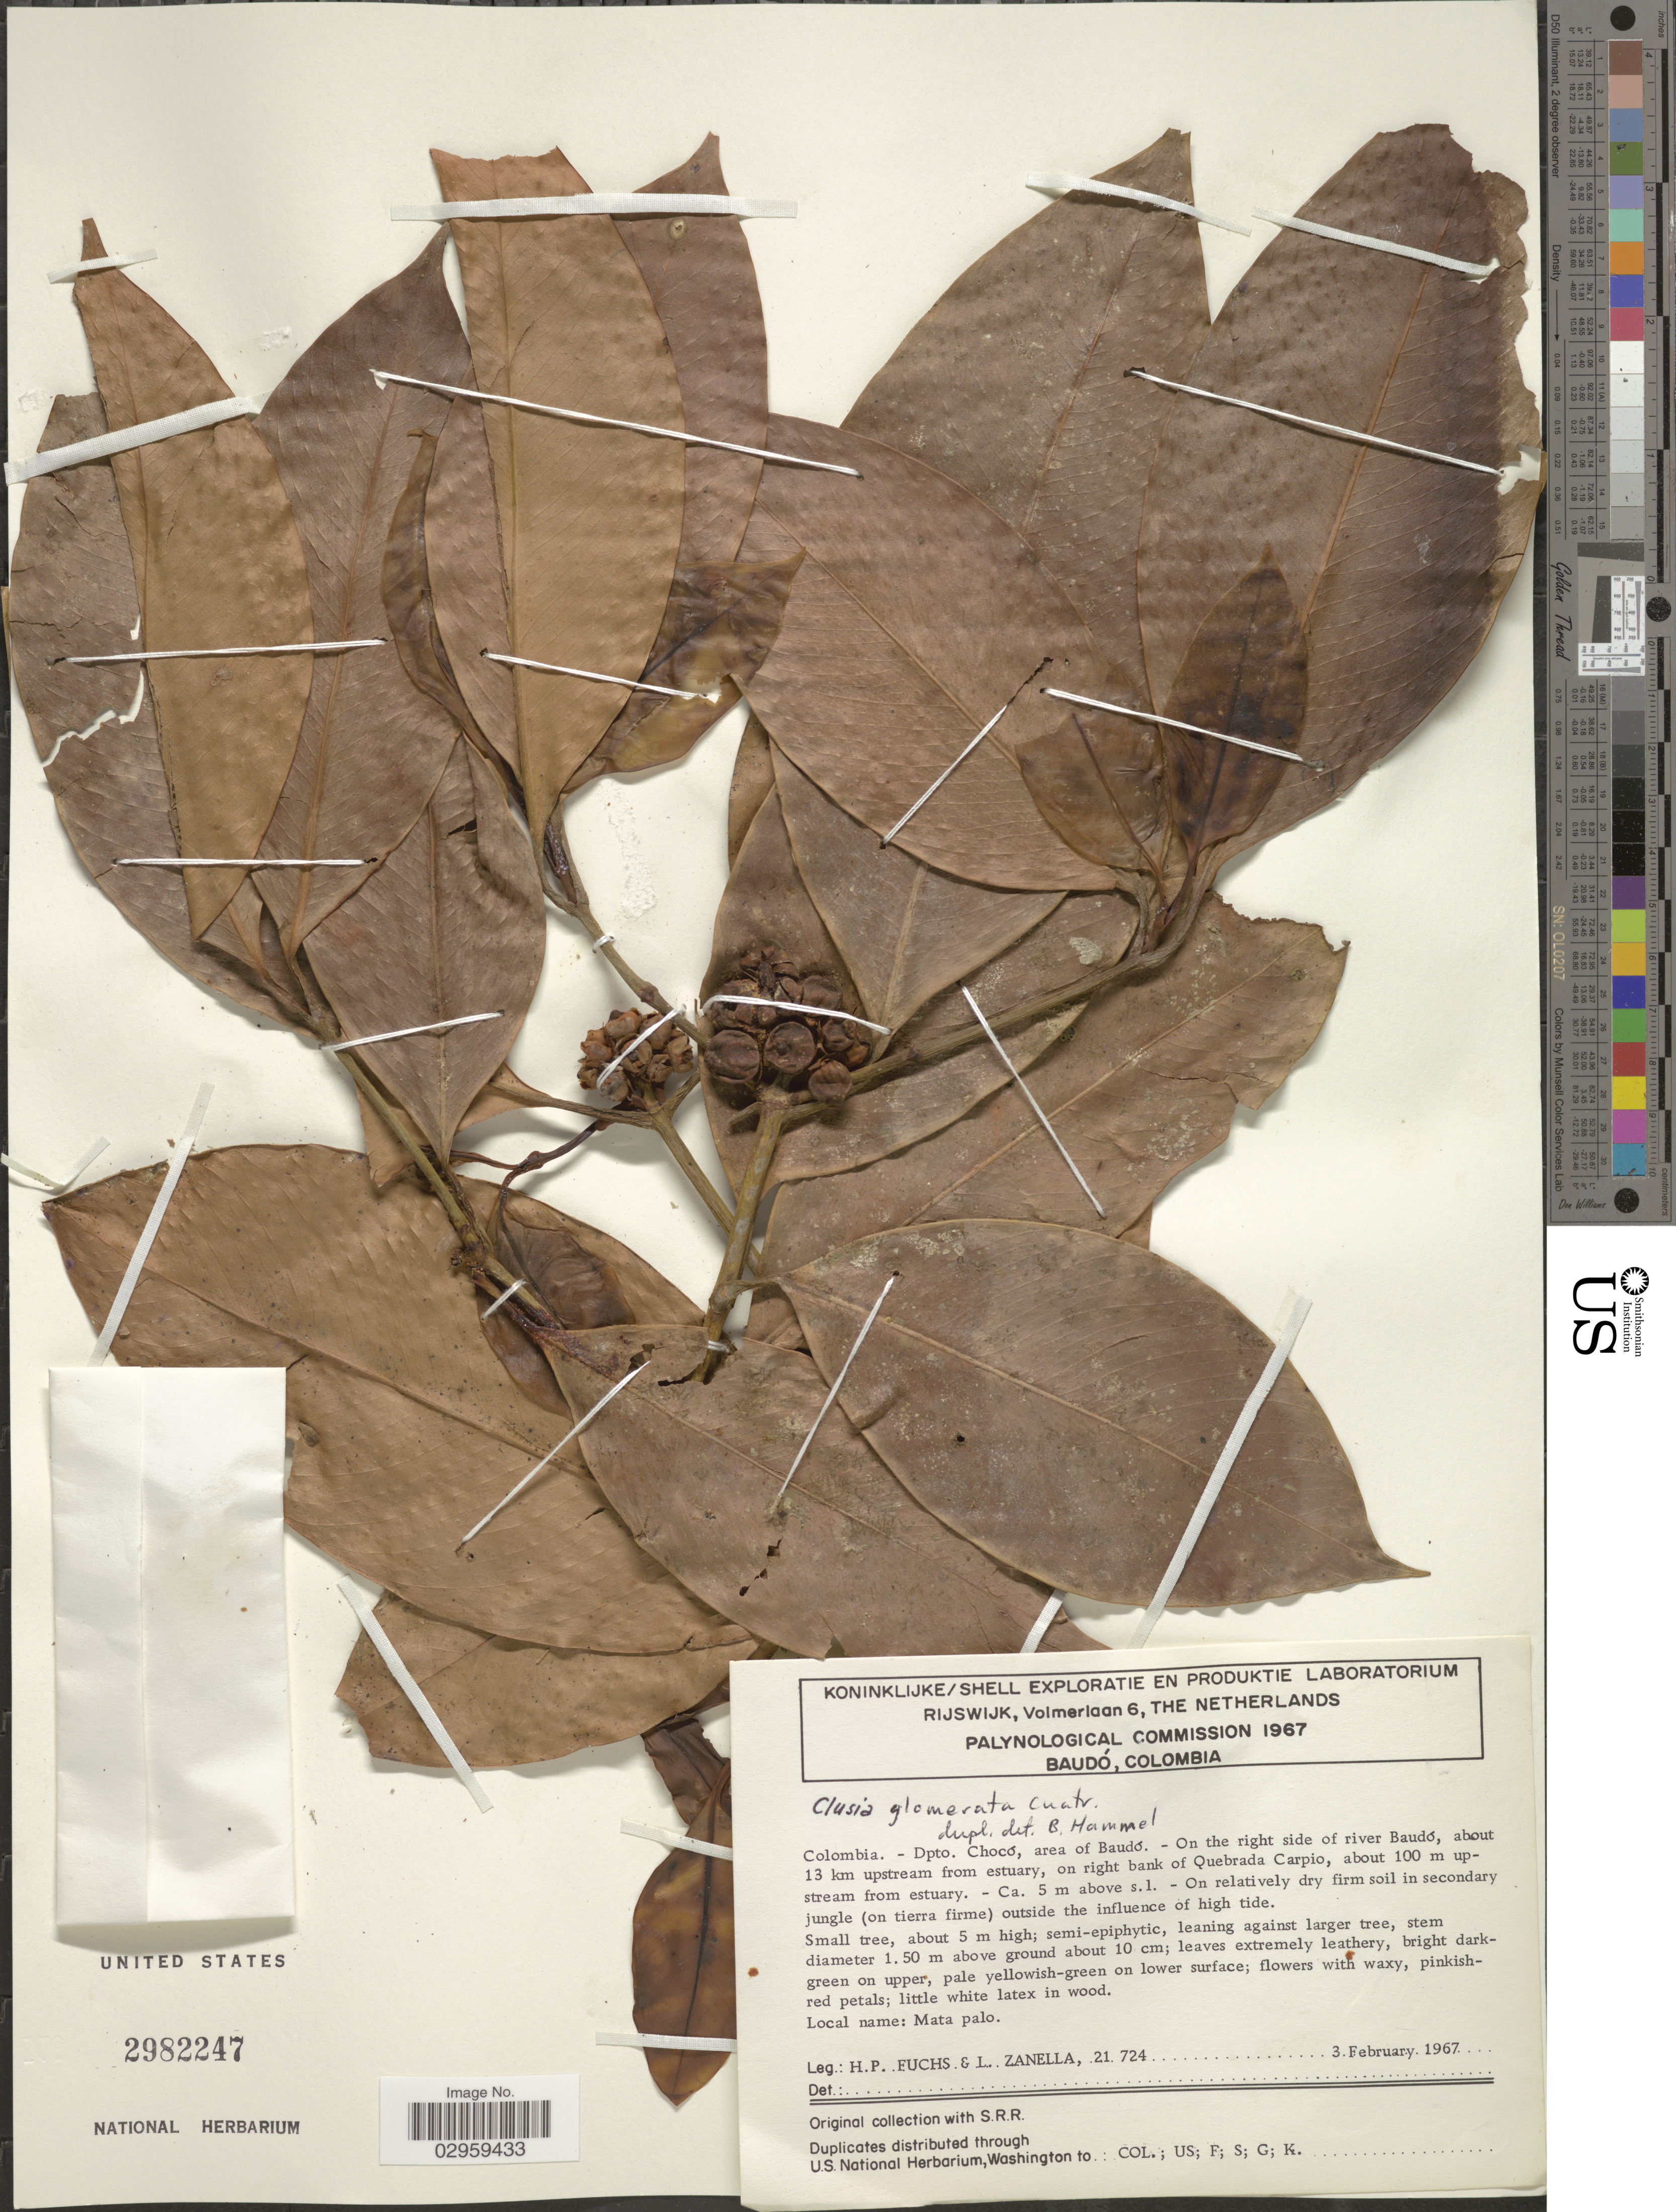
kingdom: Plantae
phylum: Tracheophyta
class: Magnoliopsida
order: Malpighiales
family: Clusiaceae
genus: Clusia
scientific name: Clusia glomerata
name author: Cuatrec.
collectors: H. P. Fuchs & L. Zanella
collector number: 21724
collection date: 1967-02-03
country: Colombia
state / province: Chocó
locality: Dpto. Chocó, area of Baudó.- On the right side of river Baudó, about 13 km upstream from estuary.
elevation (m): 5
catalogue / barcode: US 2982247